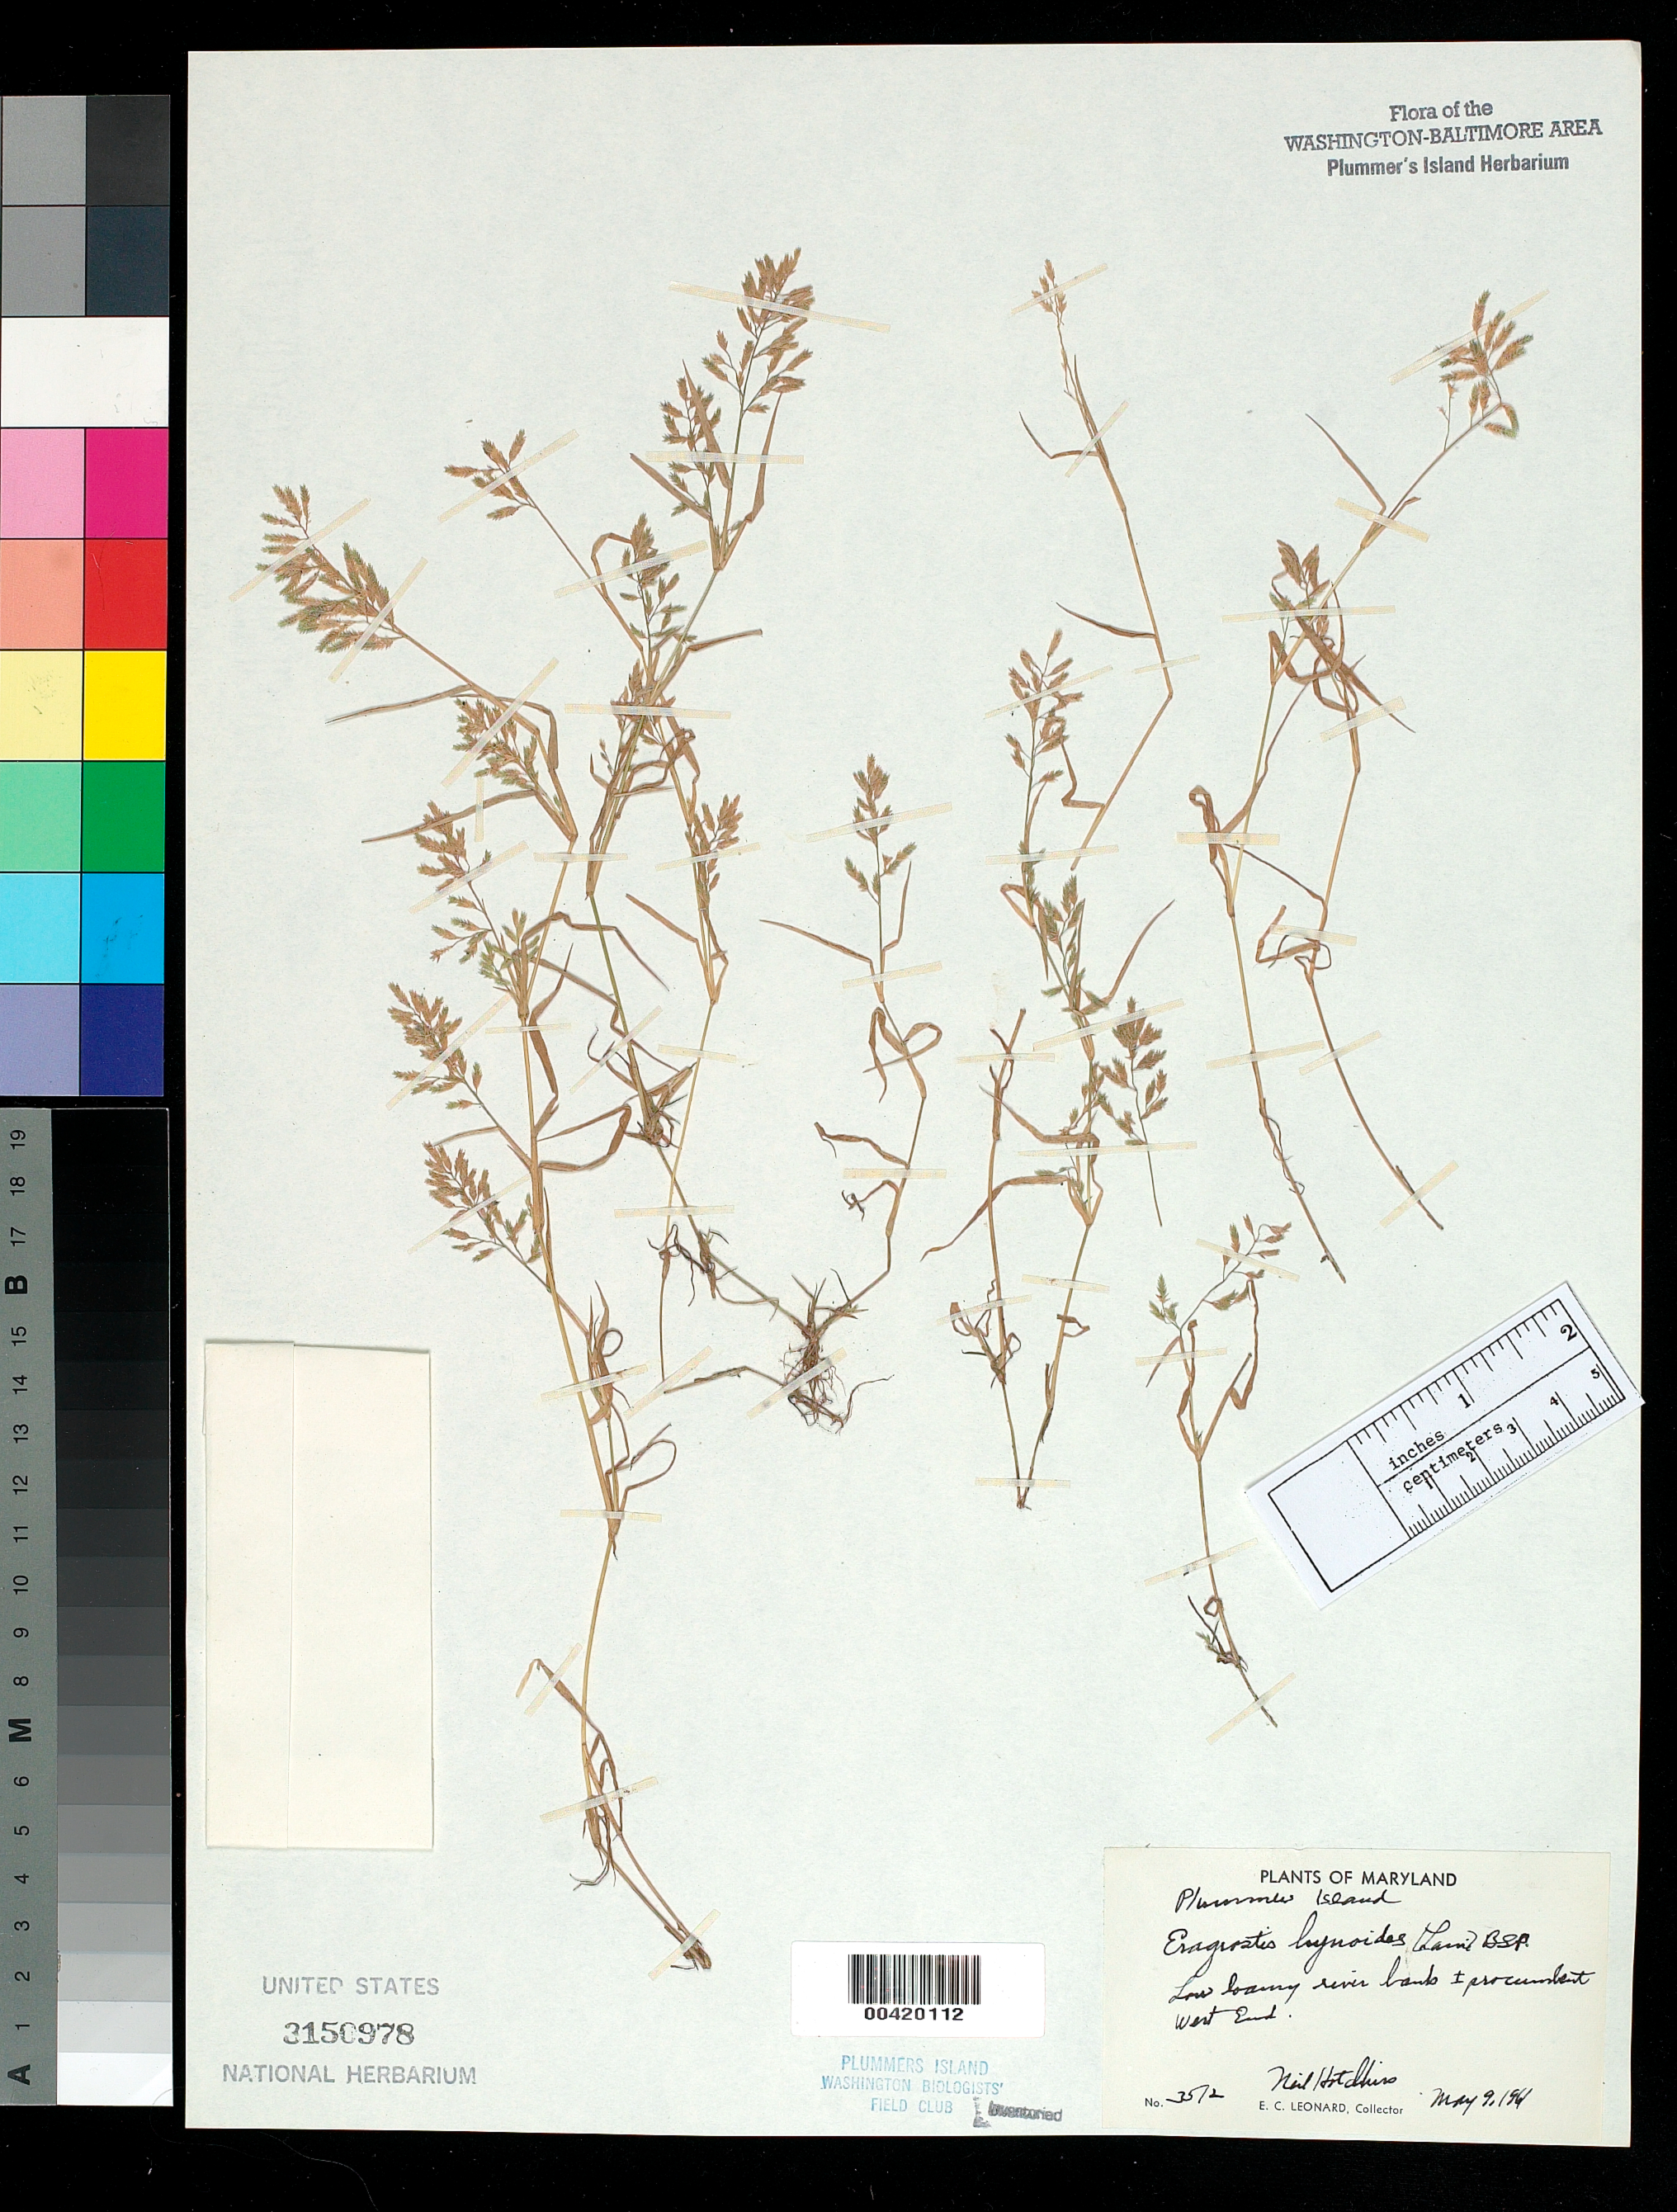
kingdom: Plantae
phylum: Tracheophyta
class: Liliopsida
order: Poales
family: Poaceae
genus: Eragrostis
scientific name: Eragrostis hypnoides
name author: (Lam.) Britton, Stearns & Poggenb.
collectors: N. Hotchkiss & E. C. Leonard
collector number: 3512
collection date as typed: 09 May 1961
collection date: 1961-05-09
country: United States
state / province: Maryland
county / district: Montgomery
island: Plummers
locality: Plummer's Island, west end C. & O. Canal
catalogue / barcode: US 3150978